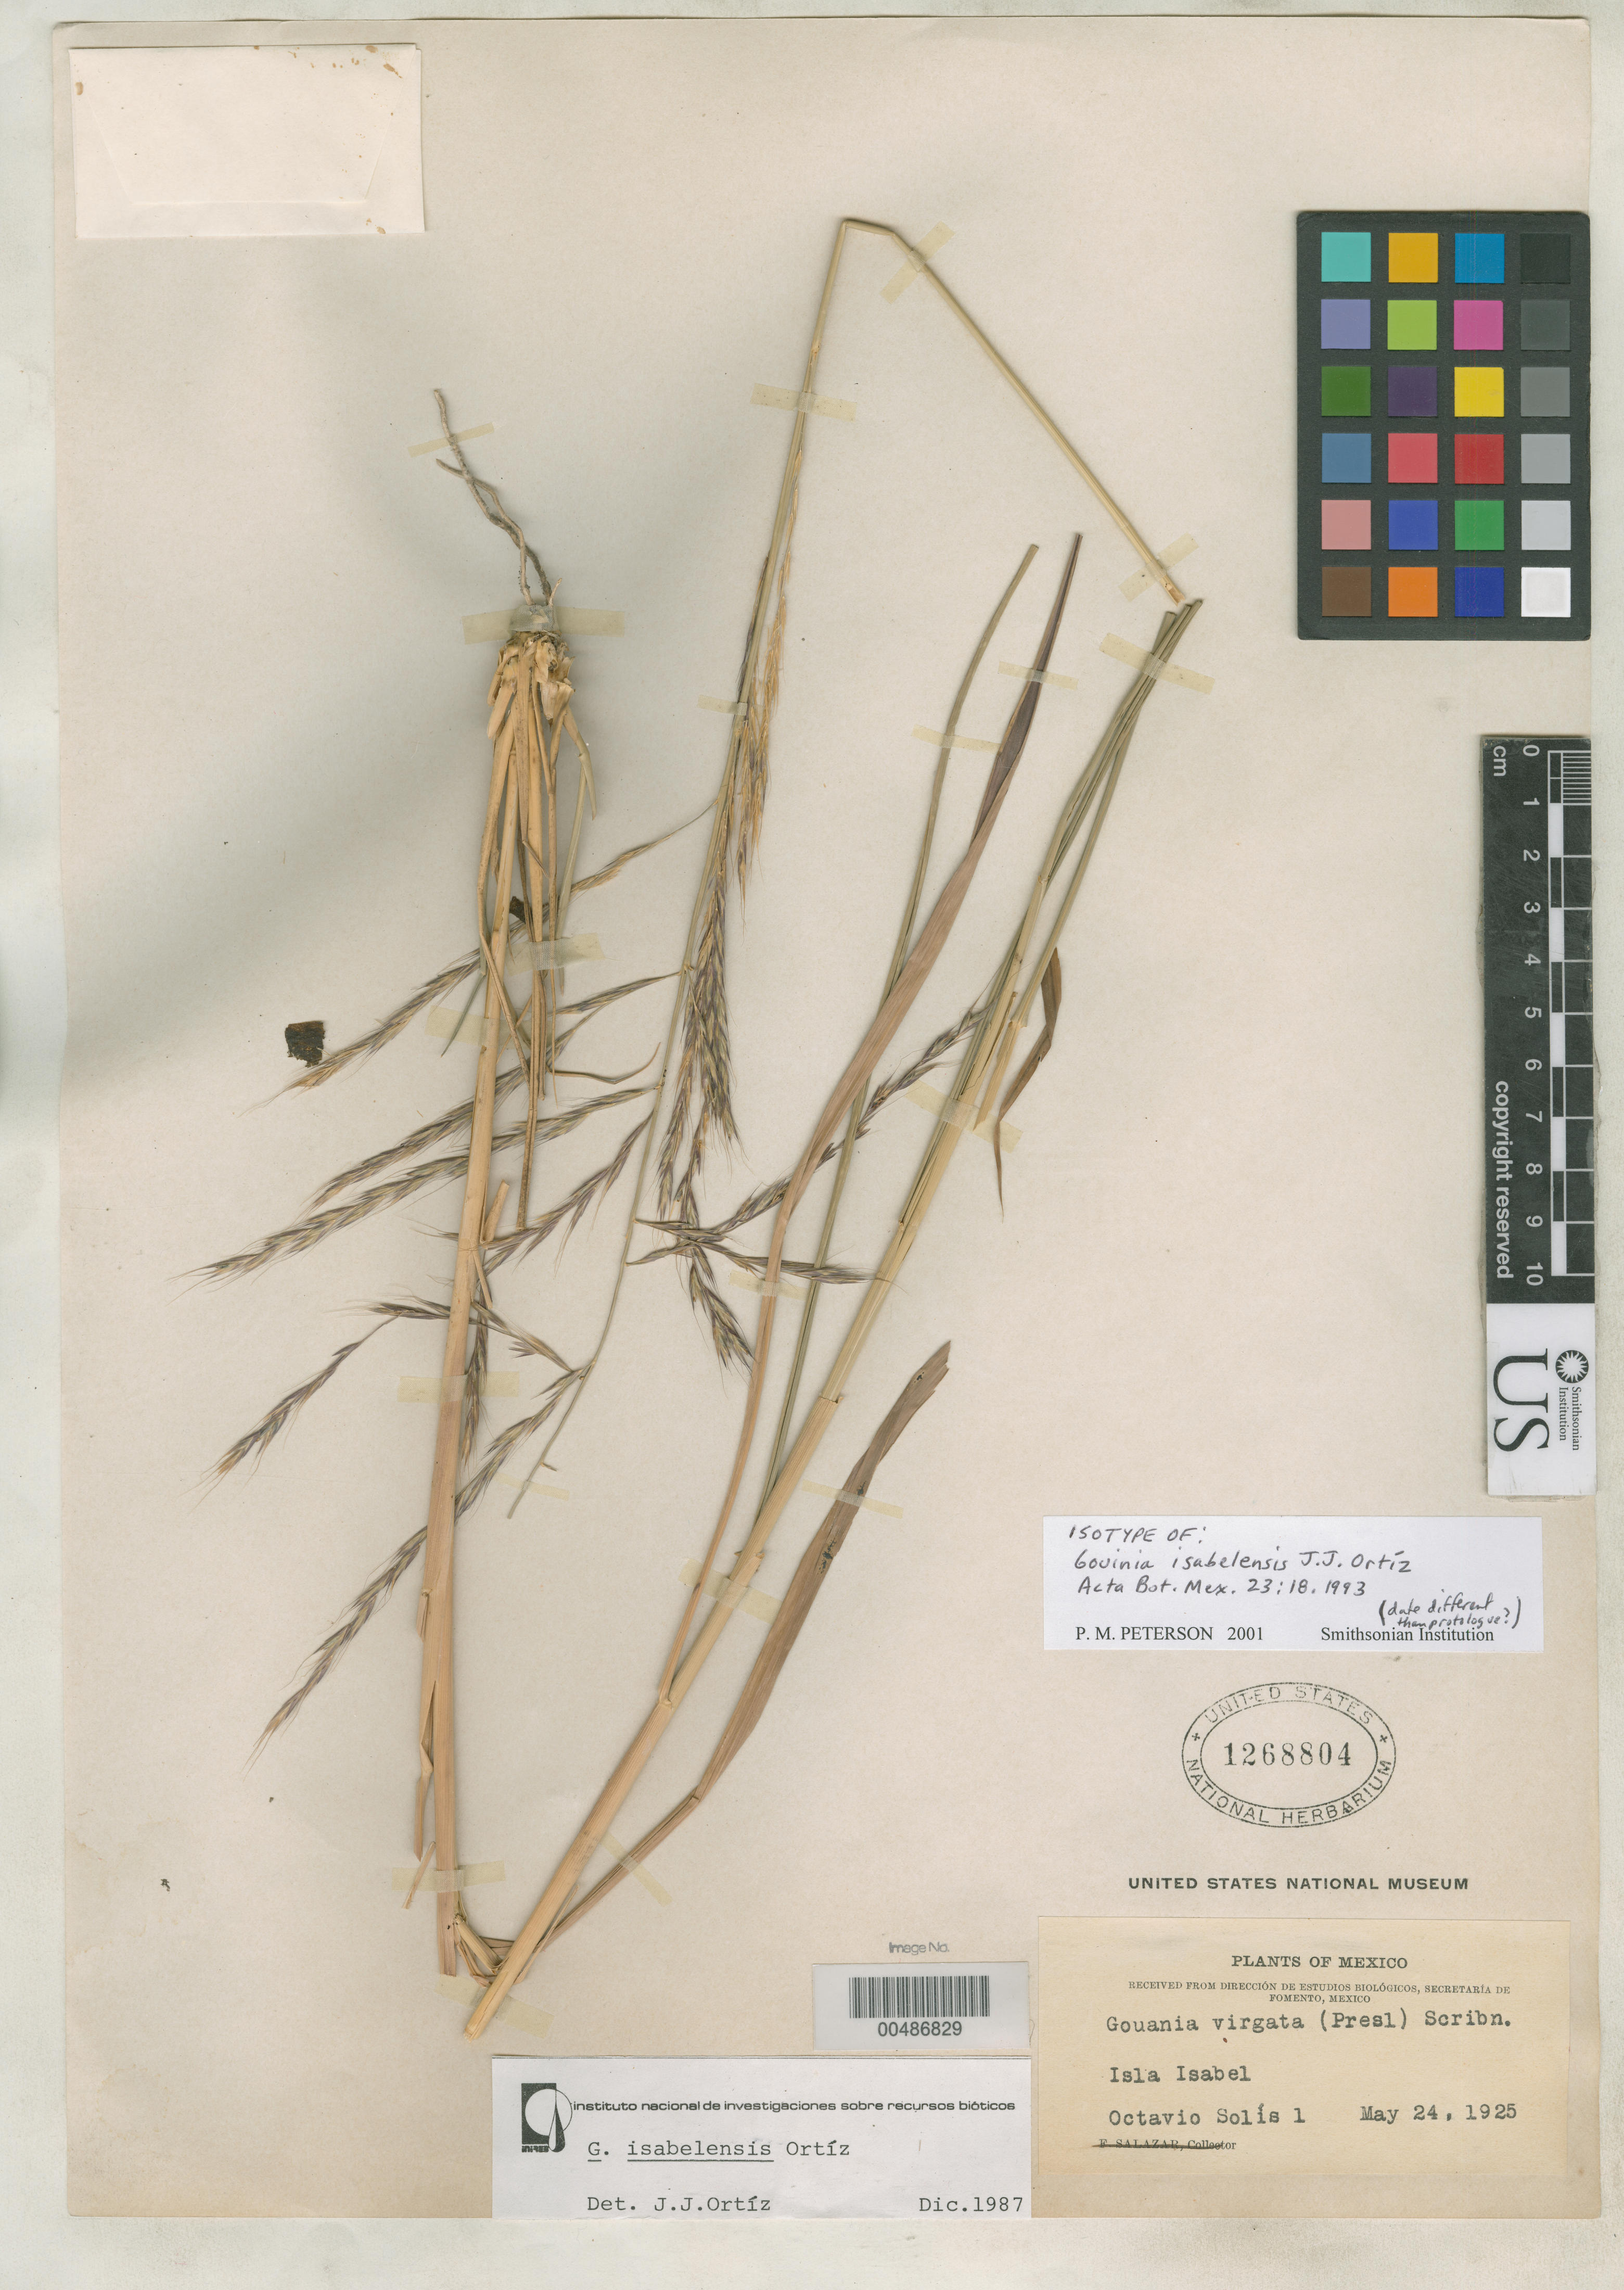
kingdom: Plantae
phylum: Tracheophyta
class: Magnoliopsida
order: Rosales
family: Rhamnaceae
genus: Gouania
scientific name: Gouania isabelensis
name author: J.J. Ortiz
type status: Isotype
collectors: O. Solis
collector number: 1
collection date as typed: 24 May 1925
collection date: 1925-05-24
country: Mexico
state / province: Nayarit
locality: Isla Isabel.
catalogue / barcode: US 1268804